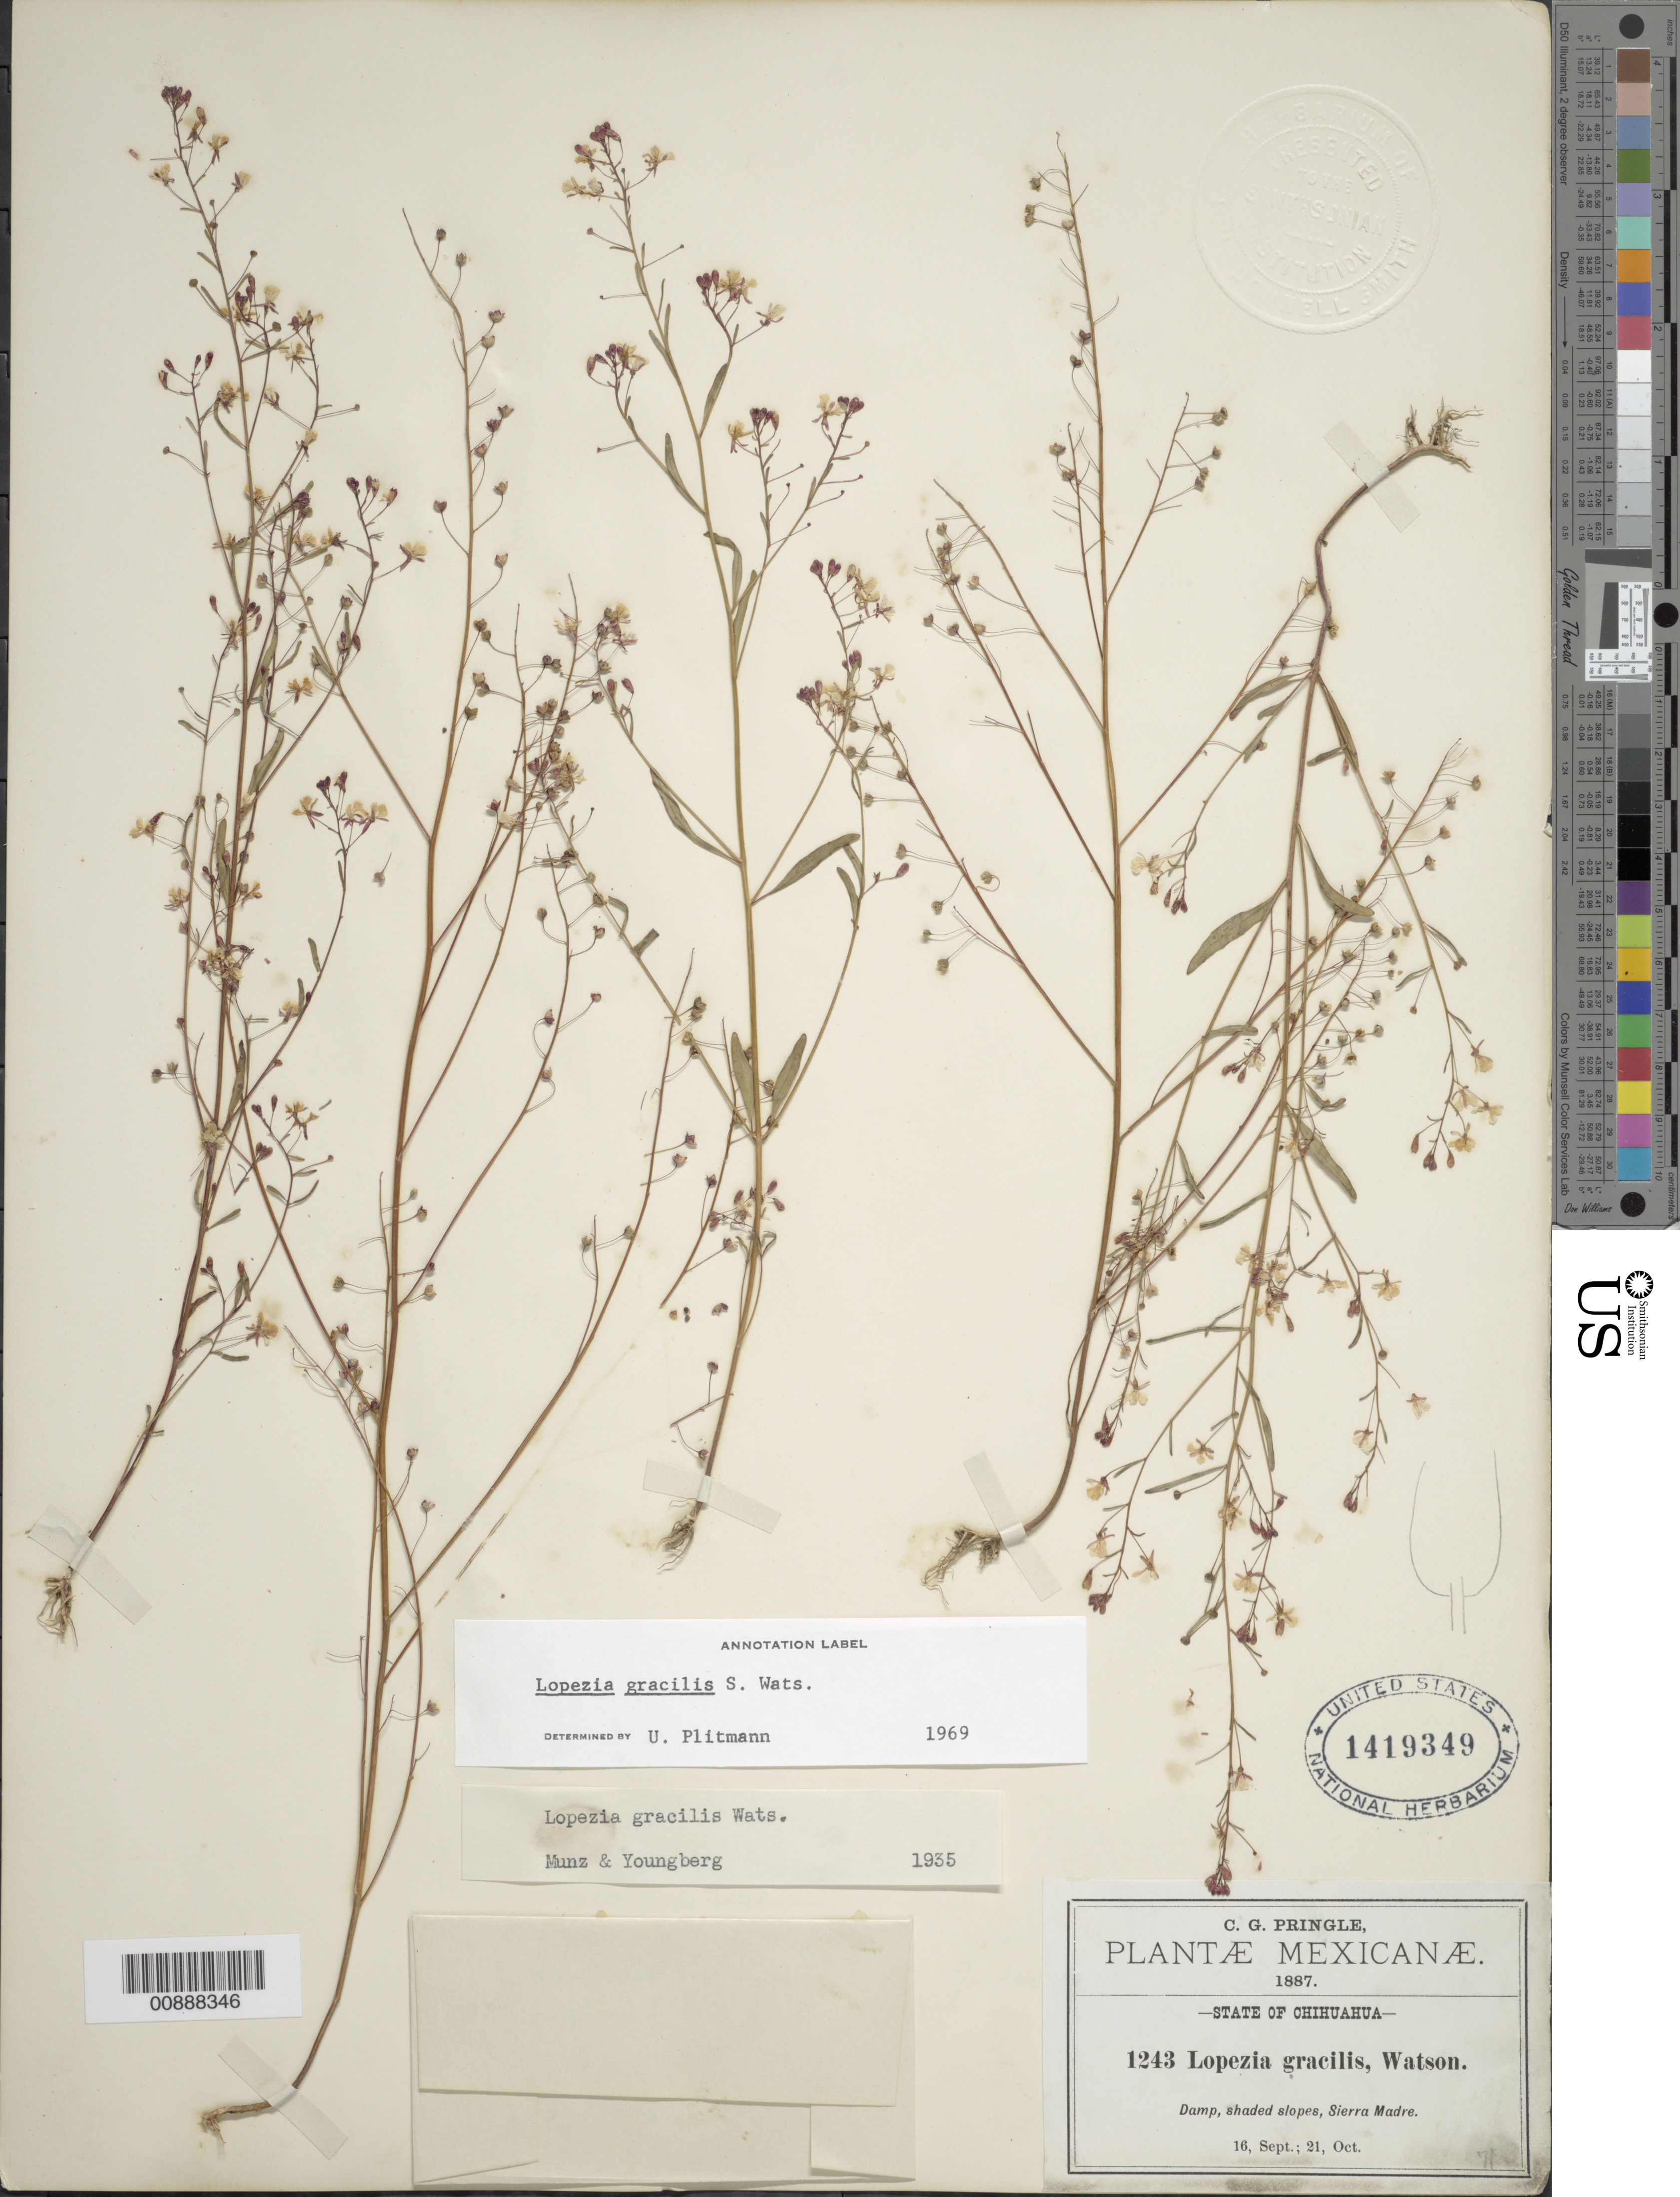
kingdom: Plantae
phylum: Tracheophyta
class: Magnoliopsida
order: Myrtales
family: Onagraceae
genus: Lopezia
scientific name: Lopezia gracilis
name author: S. Watson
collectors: C. G. Pringle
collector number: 1243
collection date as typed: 16 Sep 1887 to 21 Oct 1887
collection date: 1887-09-16/1887-10-21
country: Mexico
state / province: Chihuahua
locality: Sierra Madre, Chihuahua.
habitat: Damp, shaded slopes.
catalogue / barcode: US 1419349